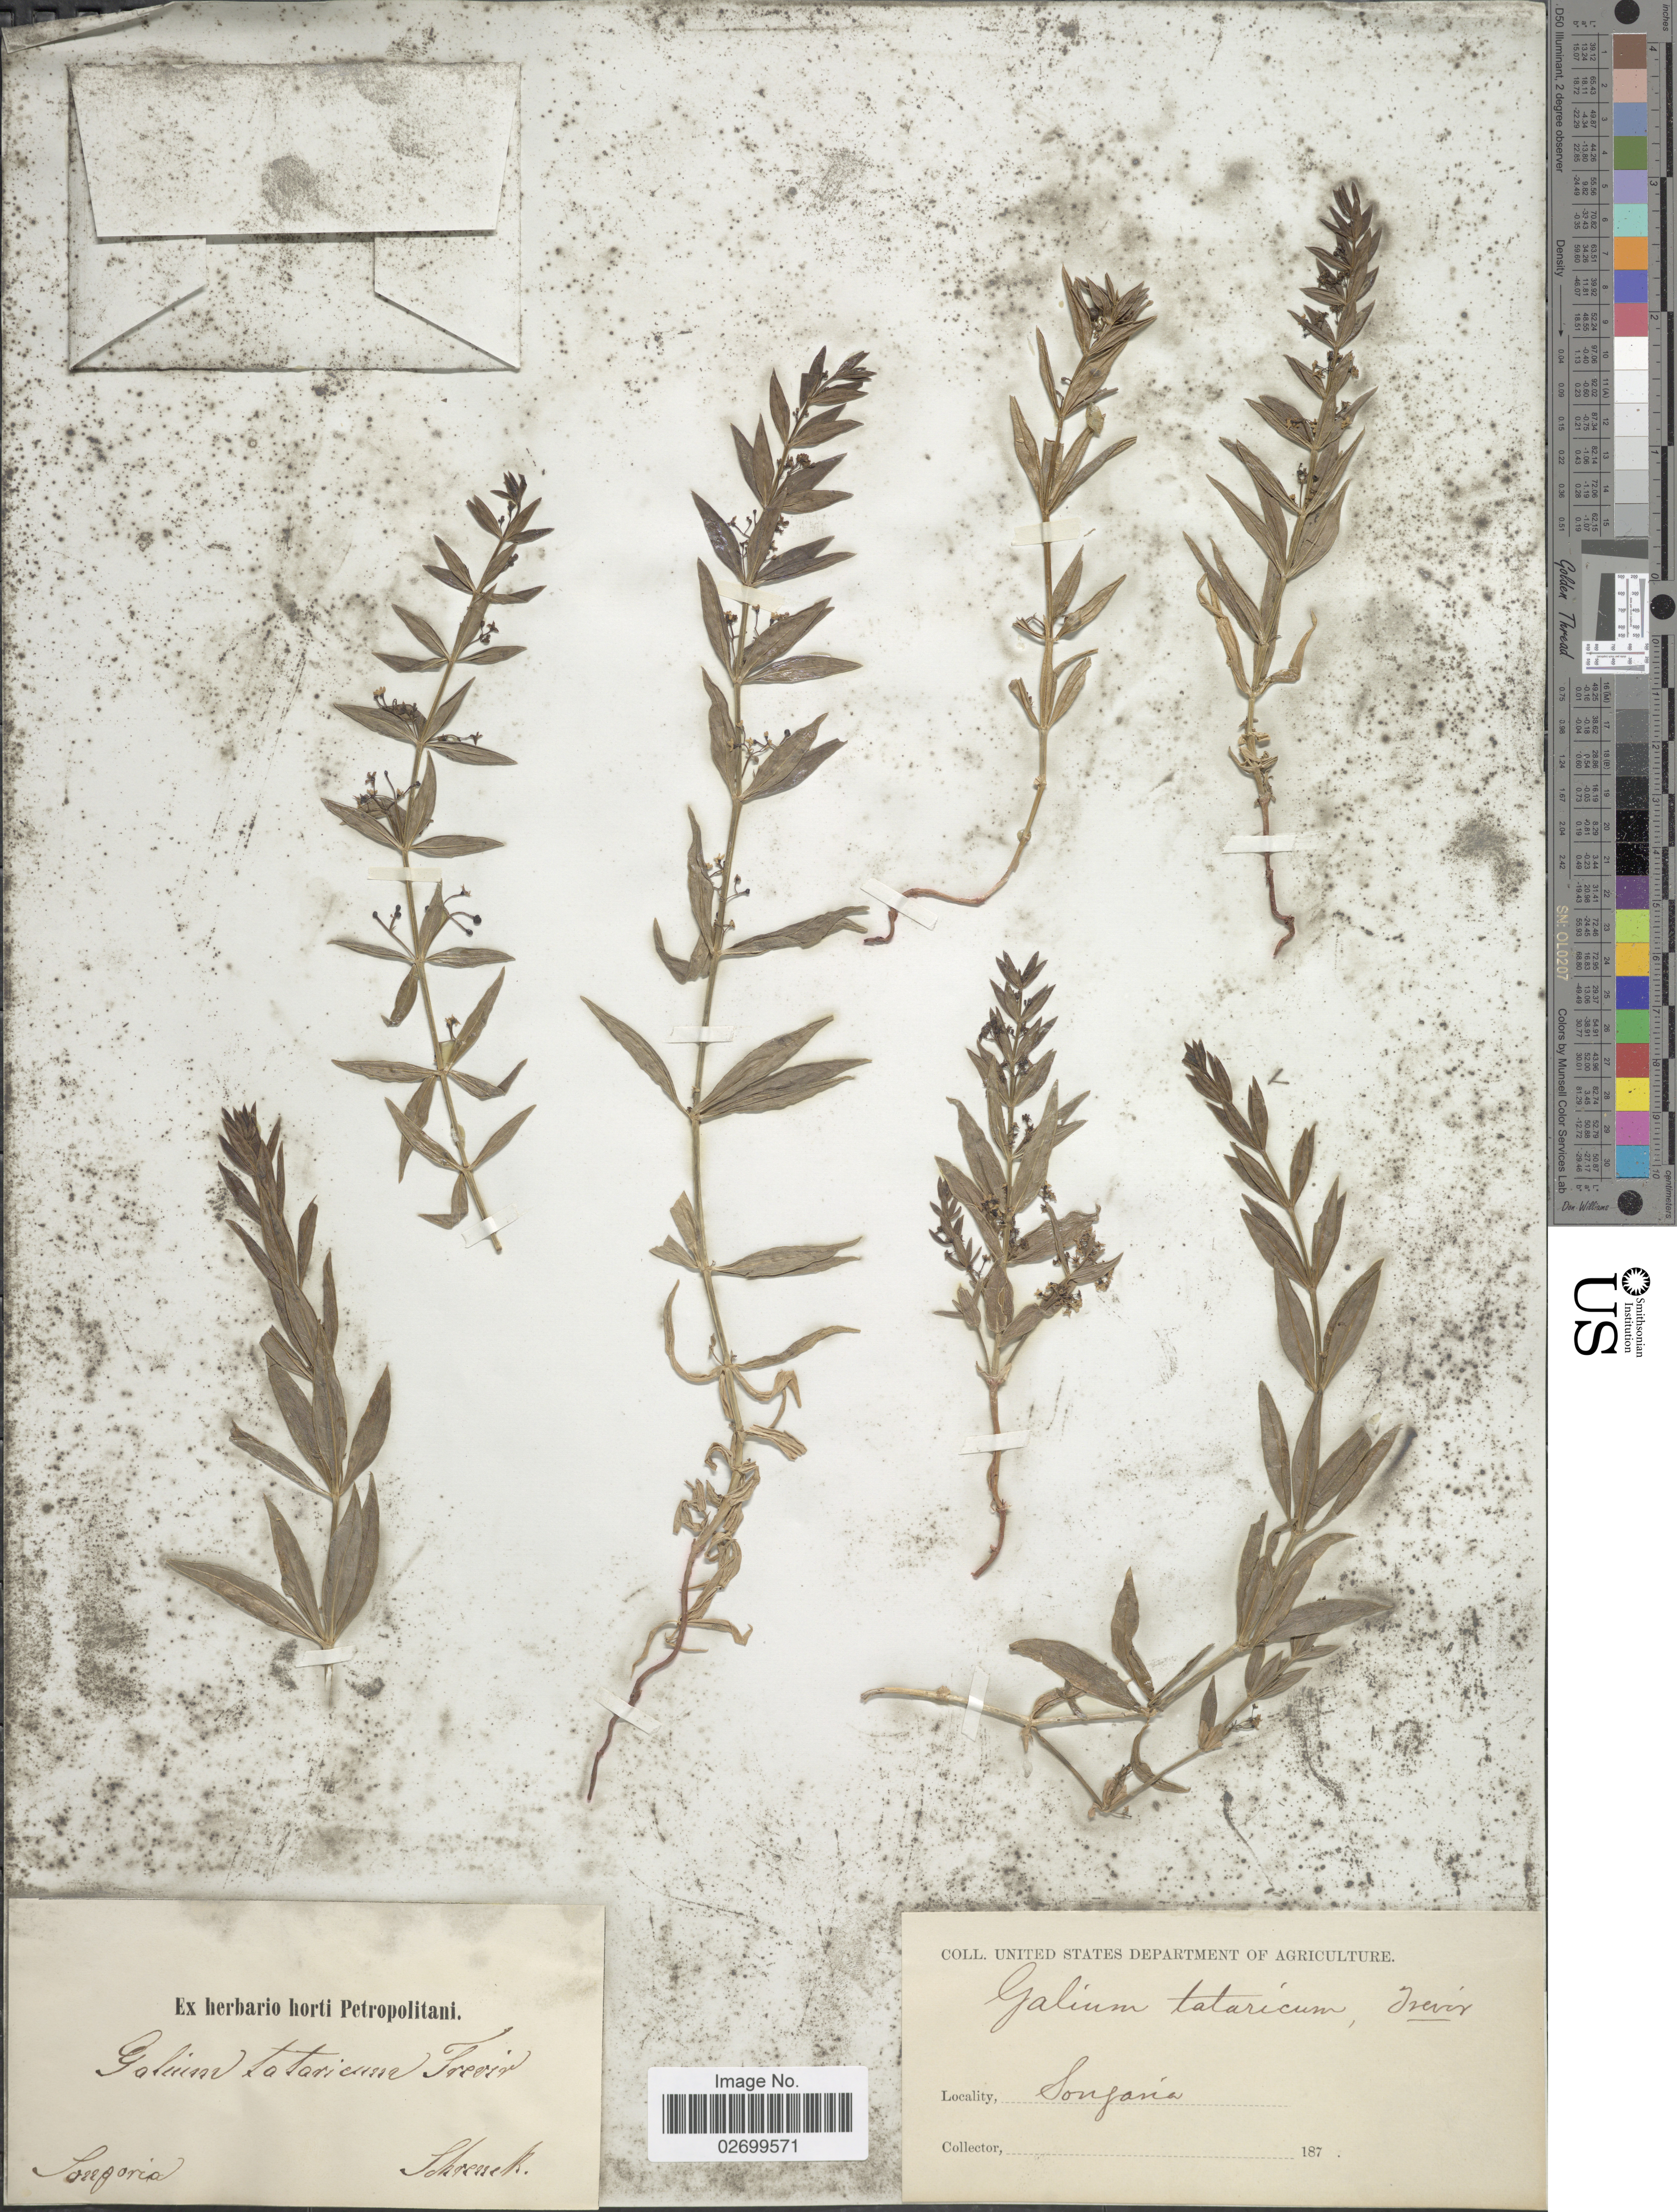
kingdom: Plantae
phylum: Tracheophyta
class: Magnoliopsida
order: Gentianales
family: Rubiaceae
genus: Rubia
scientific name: Rubia tatarica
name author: (Trevir.) F. Schmidt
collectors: -- Schrenck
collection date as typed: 187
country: China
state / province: Gansu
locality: Songaria